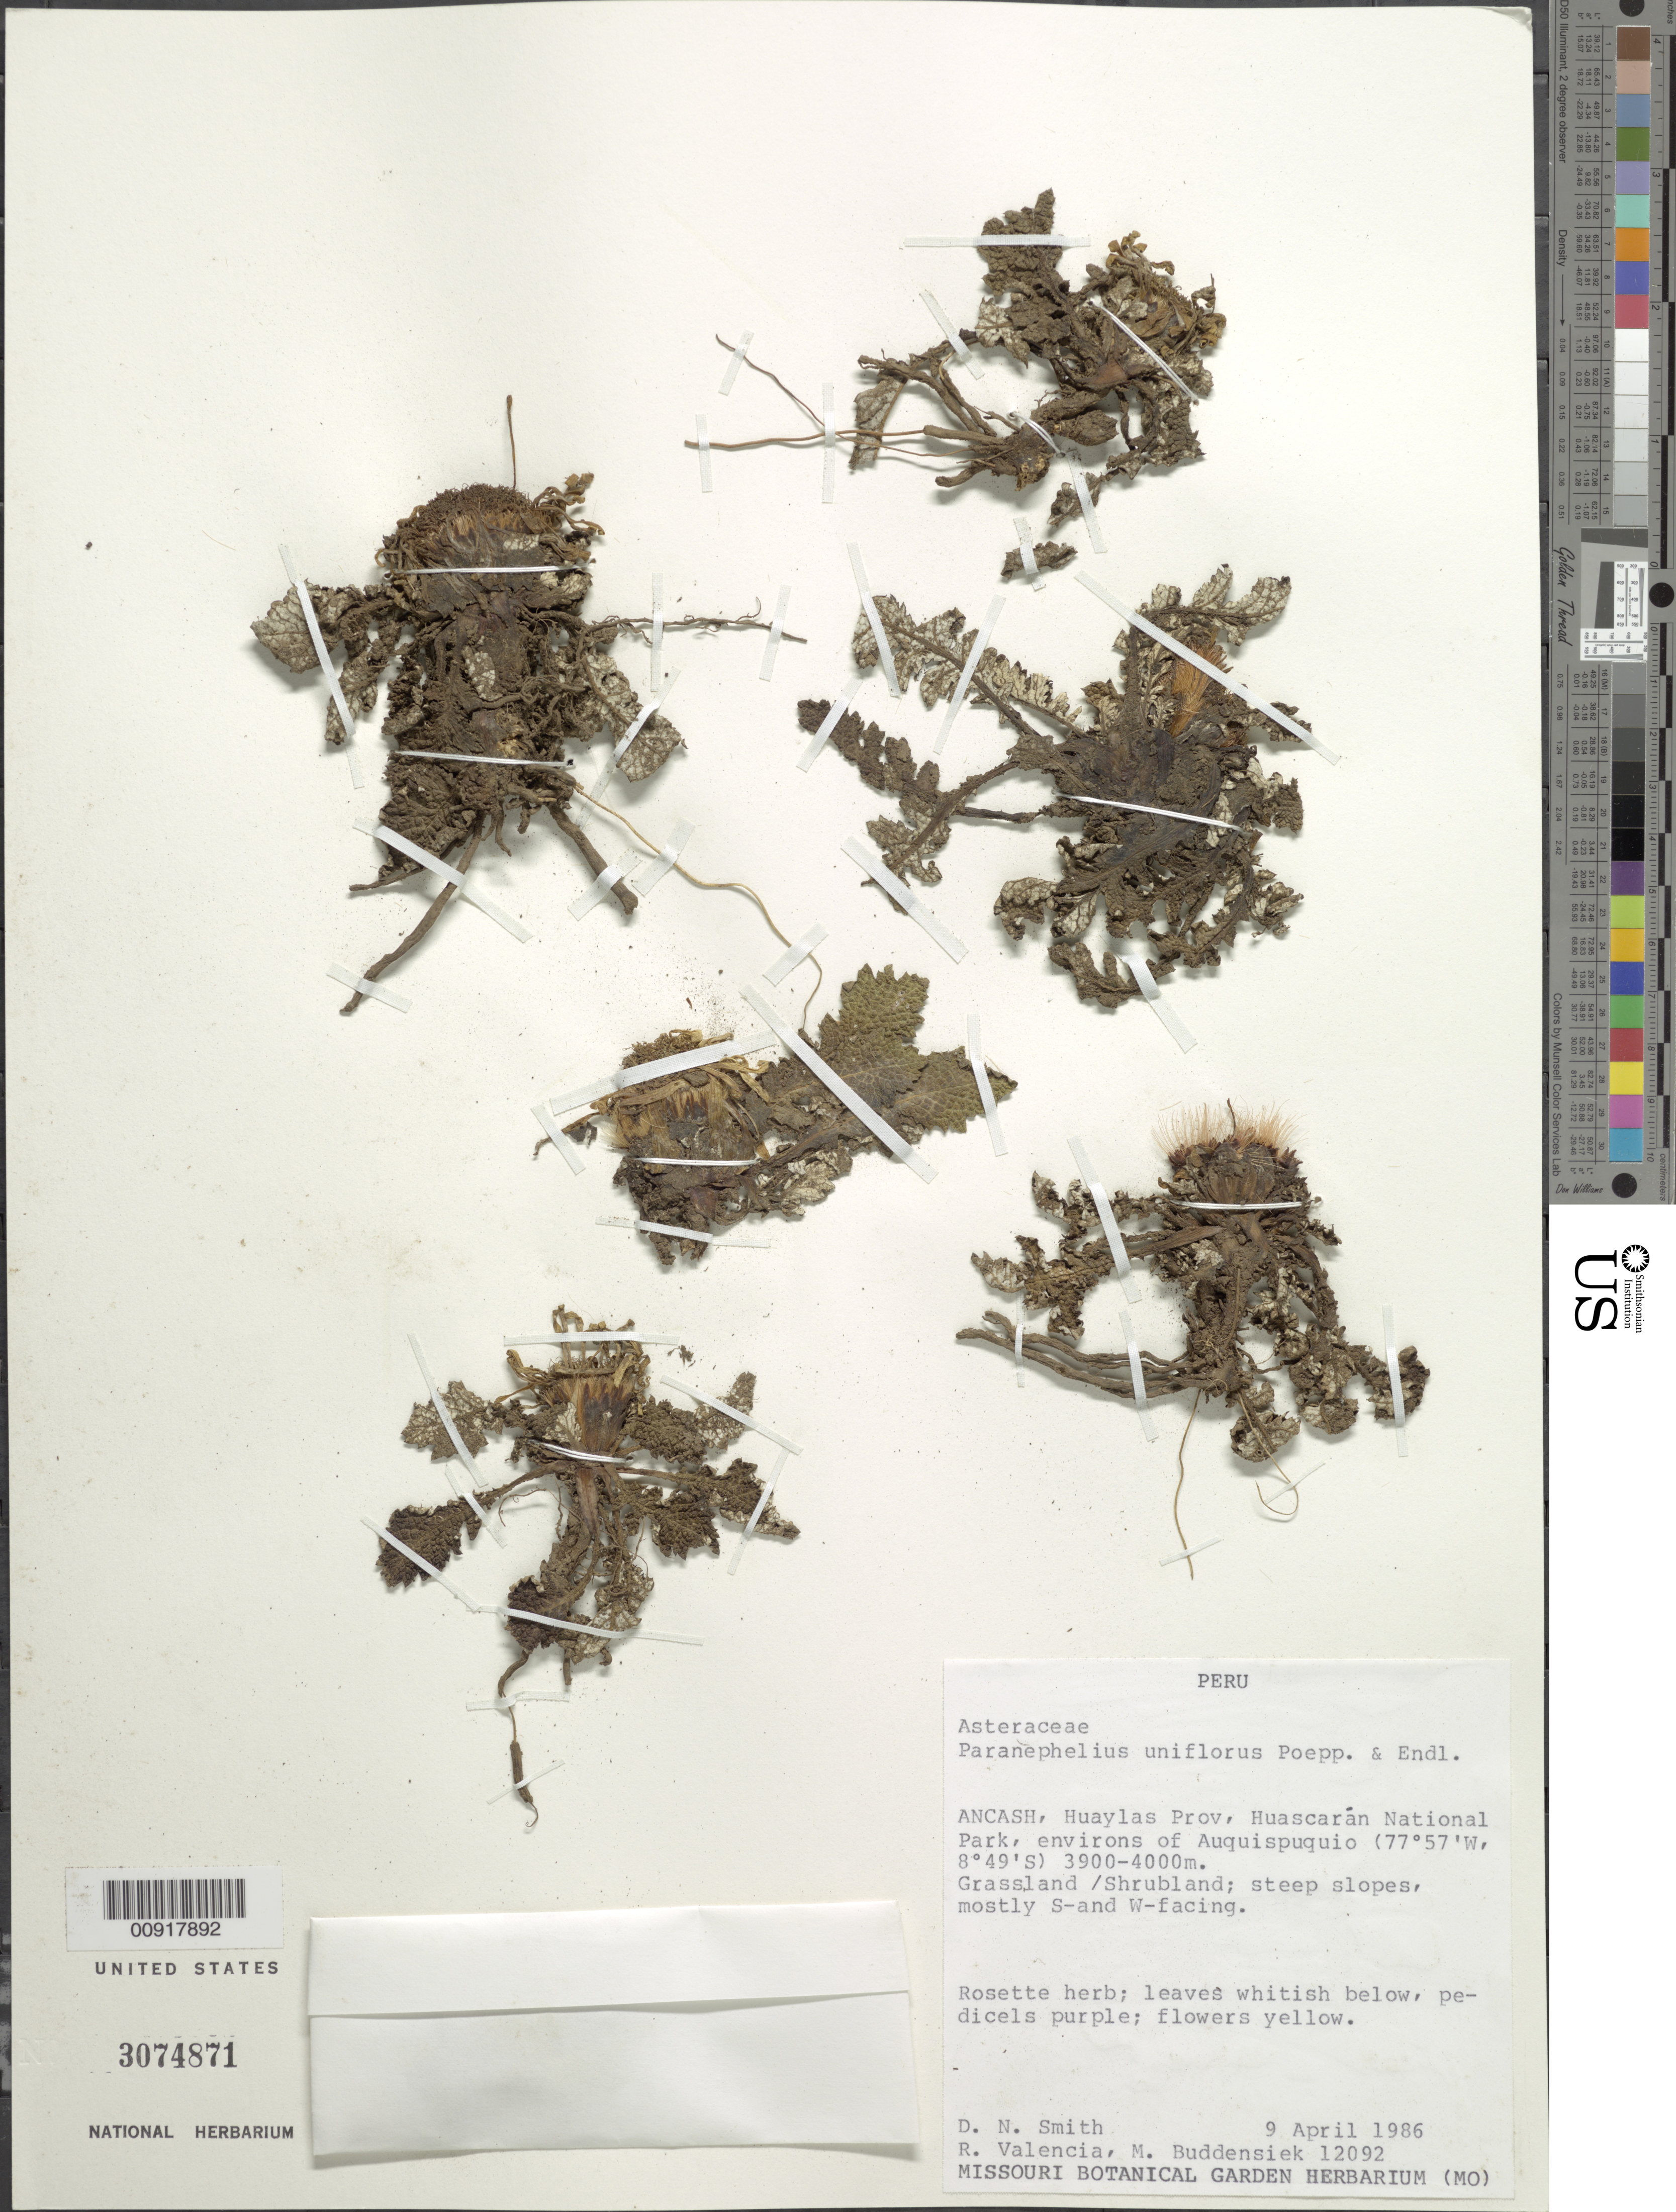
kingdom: Plantae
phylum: Tracheophyta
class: Magnoliopsida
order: Asterales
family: Asteraceae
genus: Paranephelius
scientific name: Paranephelius uniflorus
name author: Poepp. & Endl.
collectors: D. Smith, R. Valencia & M. Buddensiek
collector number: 12092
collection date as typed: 9 April 1986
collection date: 1986-04-09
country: Peru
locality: Ancash: Huaylas Prov. Huascarán National Park, environs of Auquispuquio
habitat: Grassland/shrubland, steep slopes, mostly S- and W-facing.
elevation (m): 3900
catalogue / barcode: US 3074871